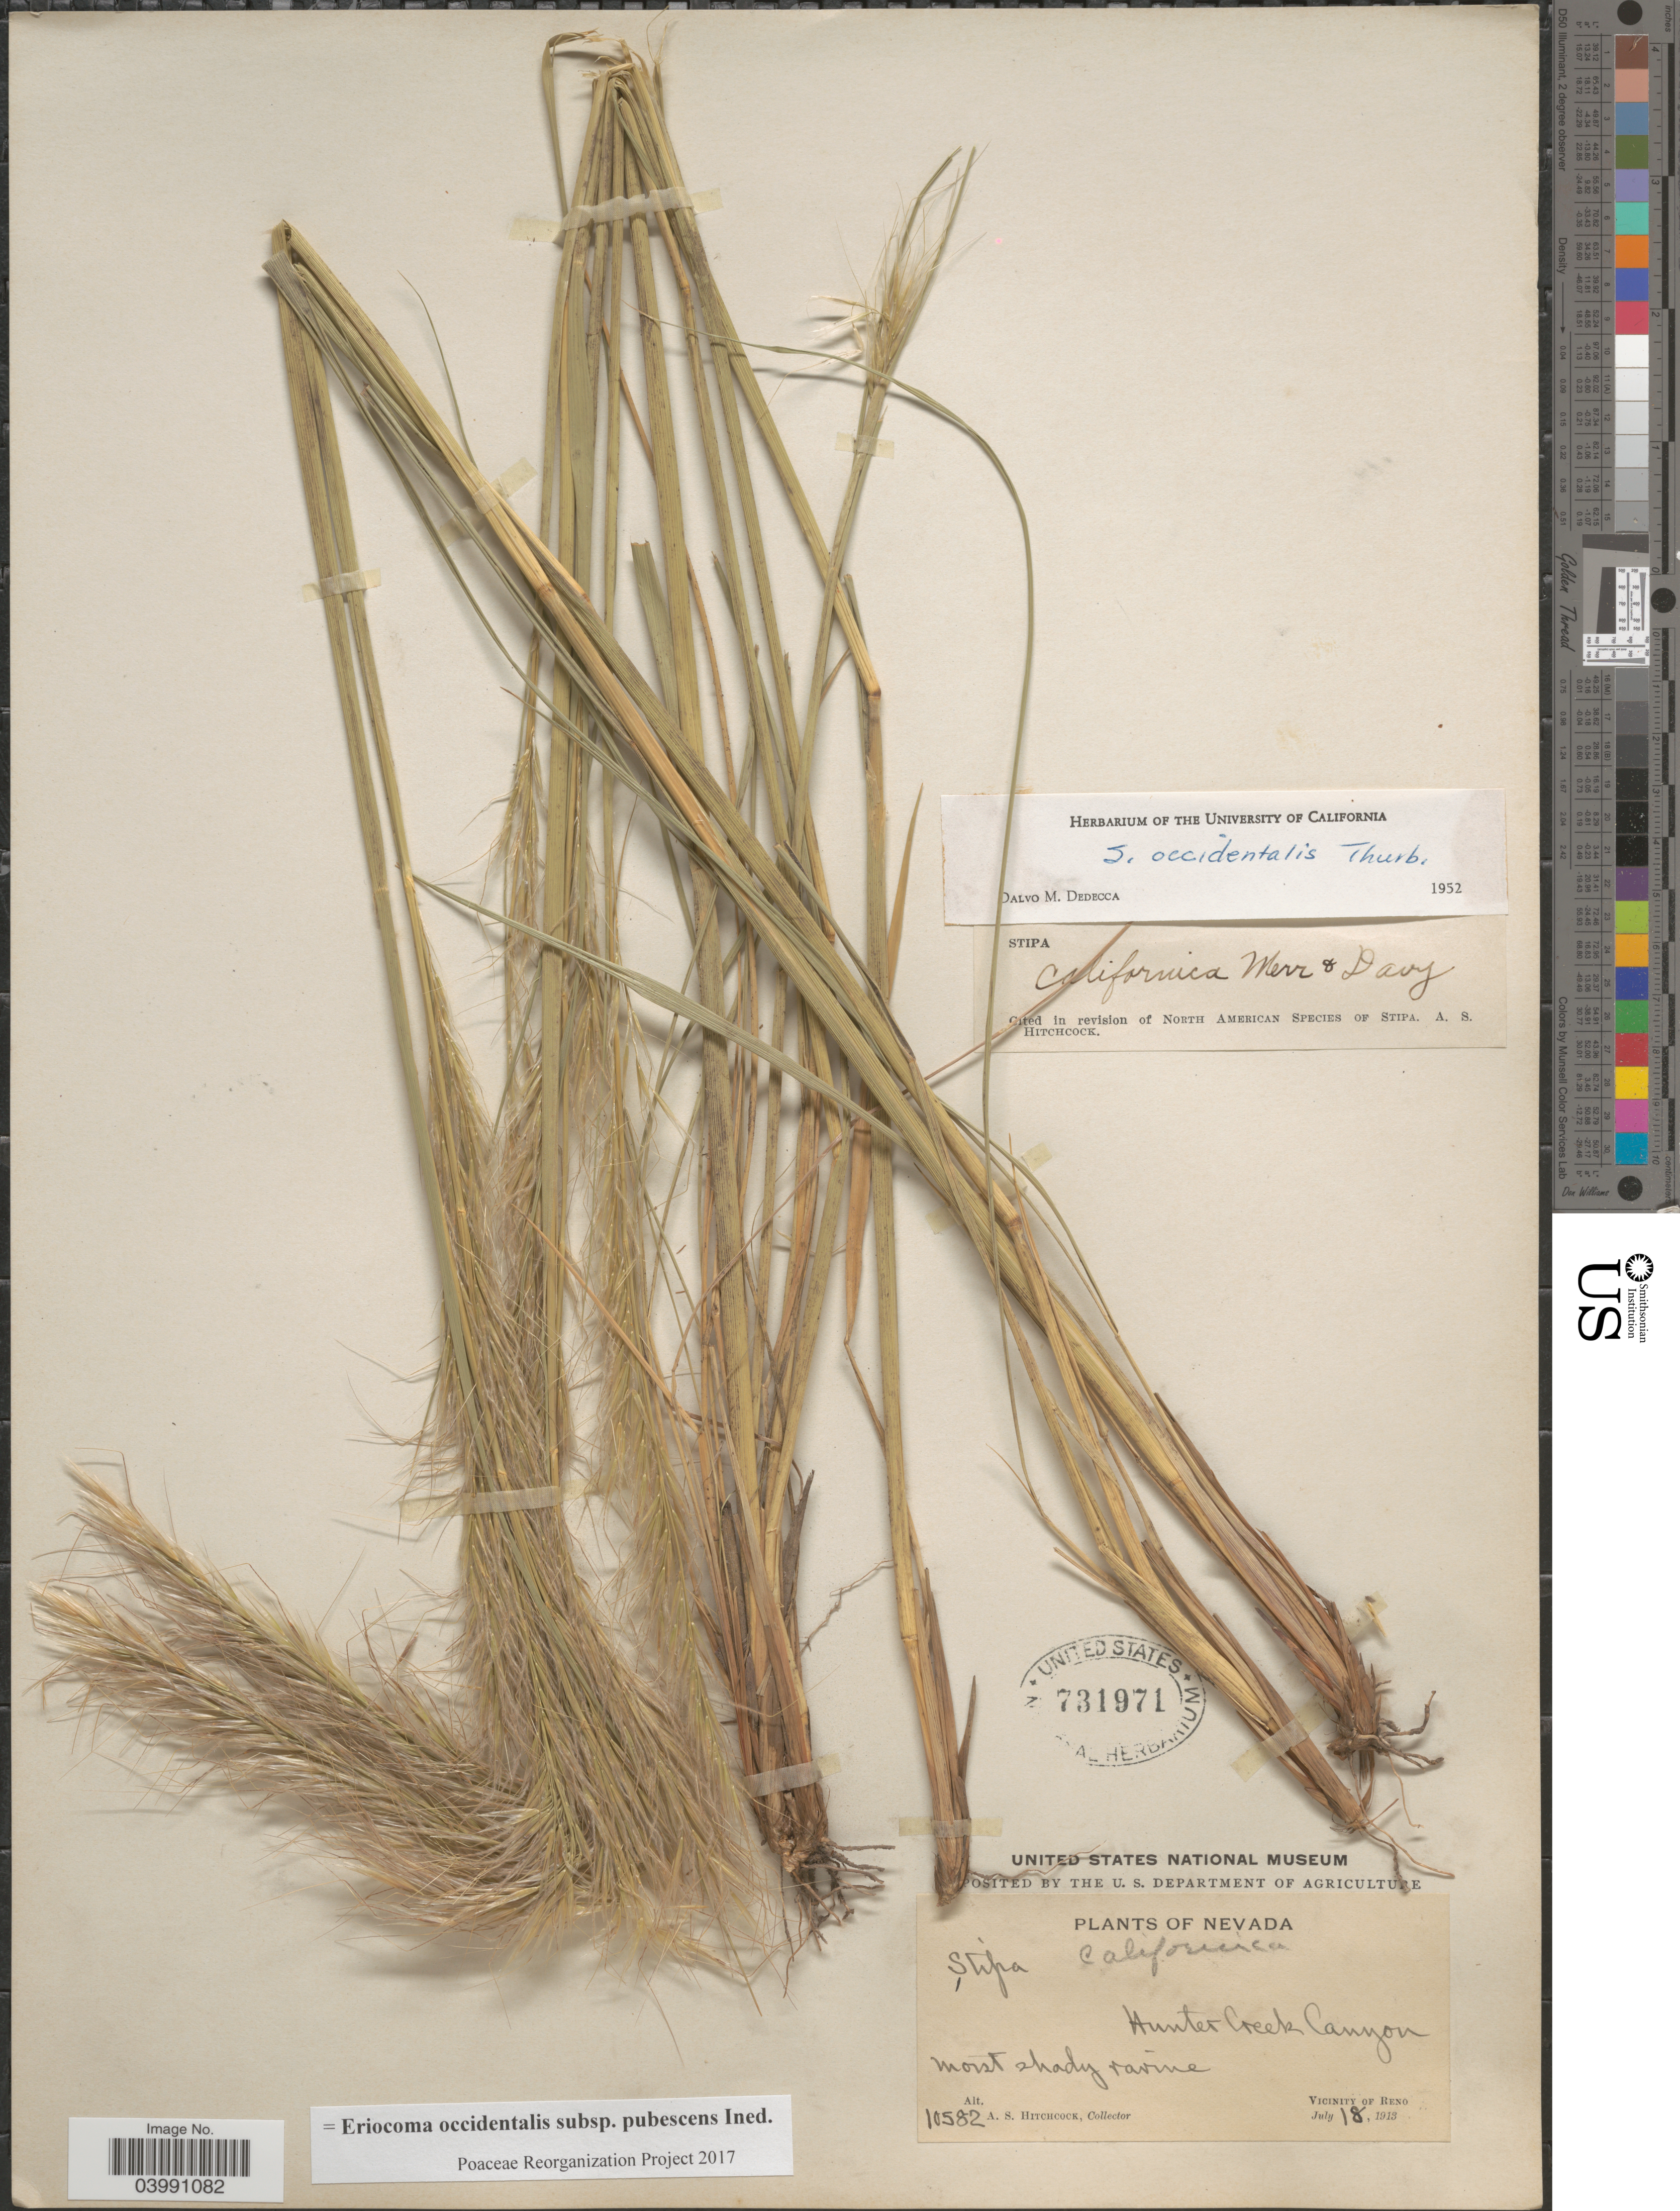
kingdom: Plantae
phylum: Tracheophyta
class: Liliopsida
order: Poales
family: Poaceae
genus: Eriocoma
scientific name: Eriocoma occidentalis subsp. pubescens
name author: (Vasey) Romasch.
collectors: A. S. Hitchcock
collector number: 10582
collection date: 1913-07-18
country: United States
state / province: Nevada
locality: Hunter Creek Canyon. Vicinity of Reno.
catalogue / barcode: US 731971